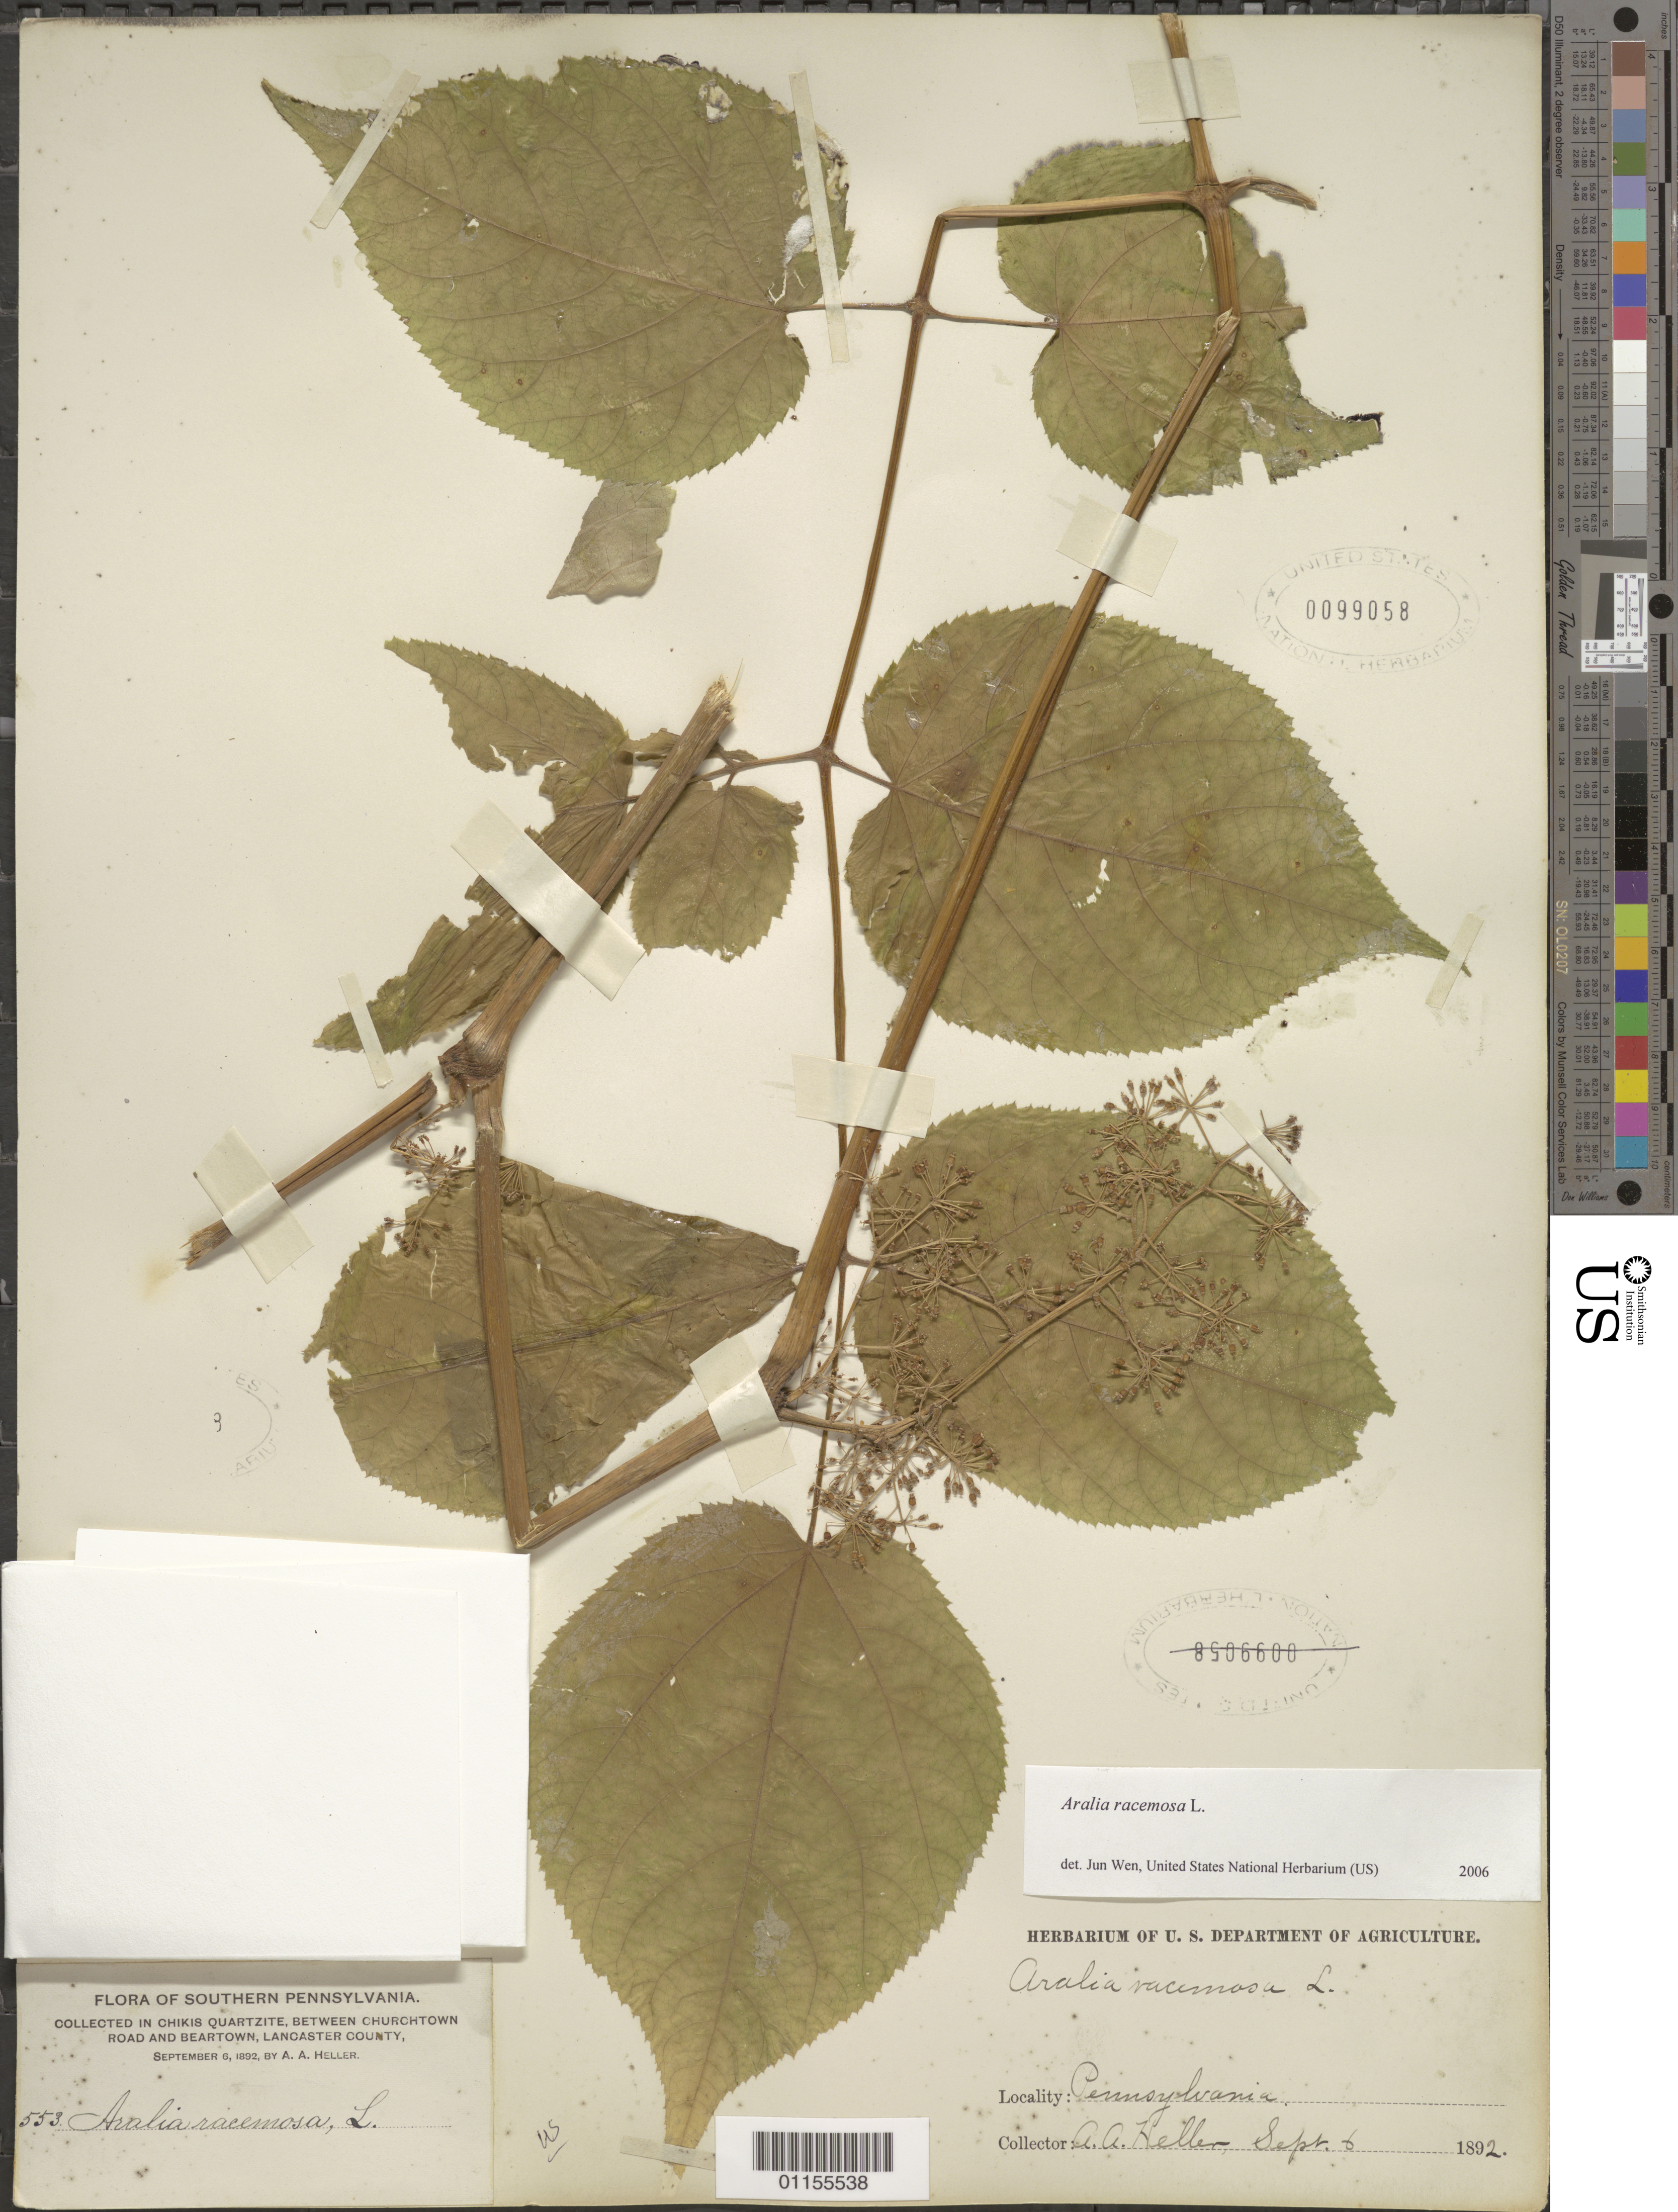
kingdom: Plantae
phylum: Tracheophyta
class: Magnoliopsida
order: Apiales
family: Araliaceae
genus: Aralia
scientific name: Aralia racemosa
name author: L.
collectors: A. A. Heller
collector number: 553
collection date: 1892-09-06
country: United States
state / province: Pennsylvania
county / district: Lancaster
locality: Chikis Quartzite, between Churchtown Rd and Beartown.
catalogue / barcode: US 99058